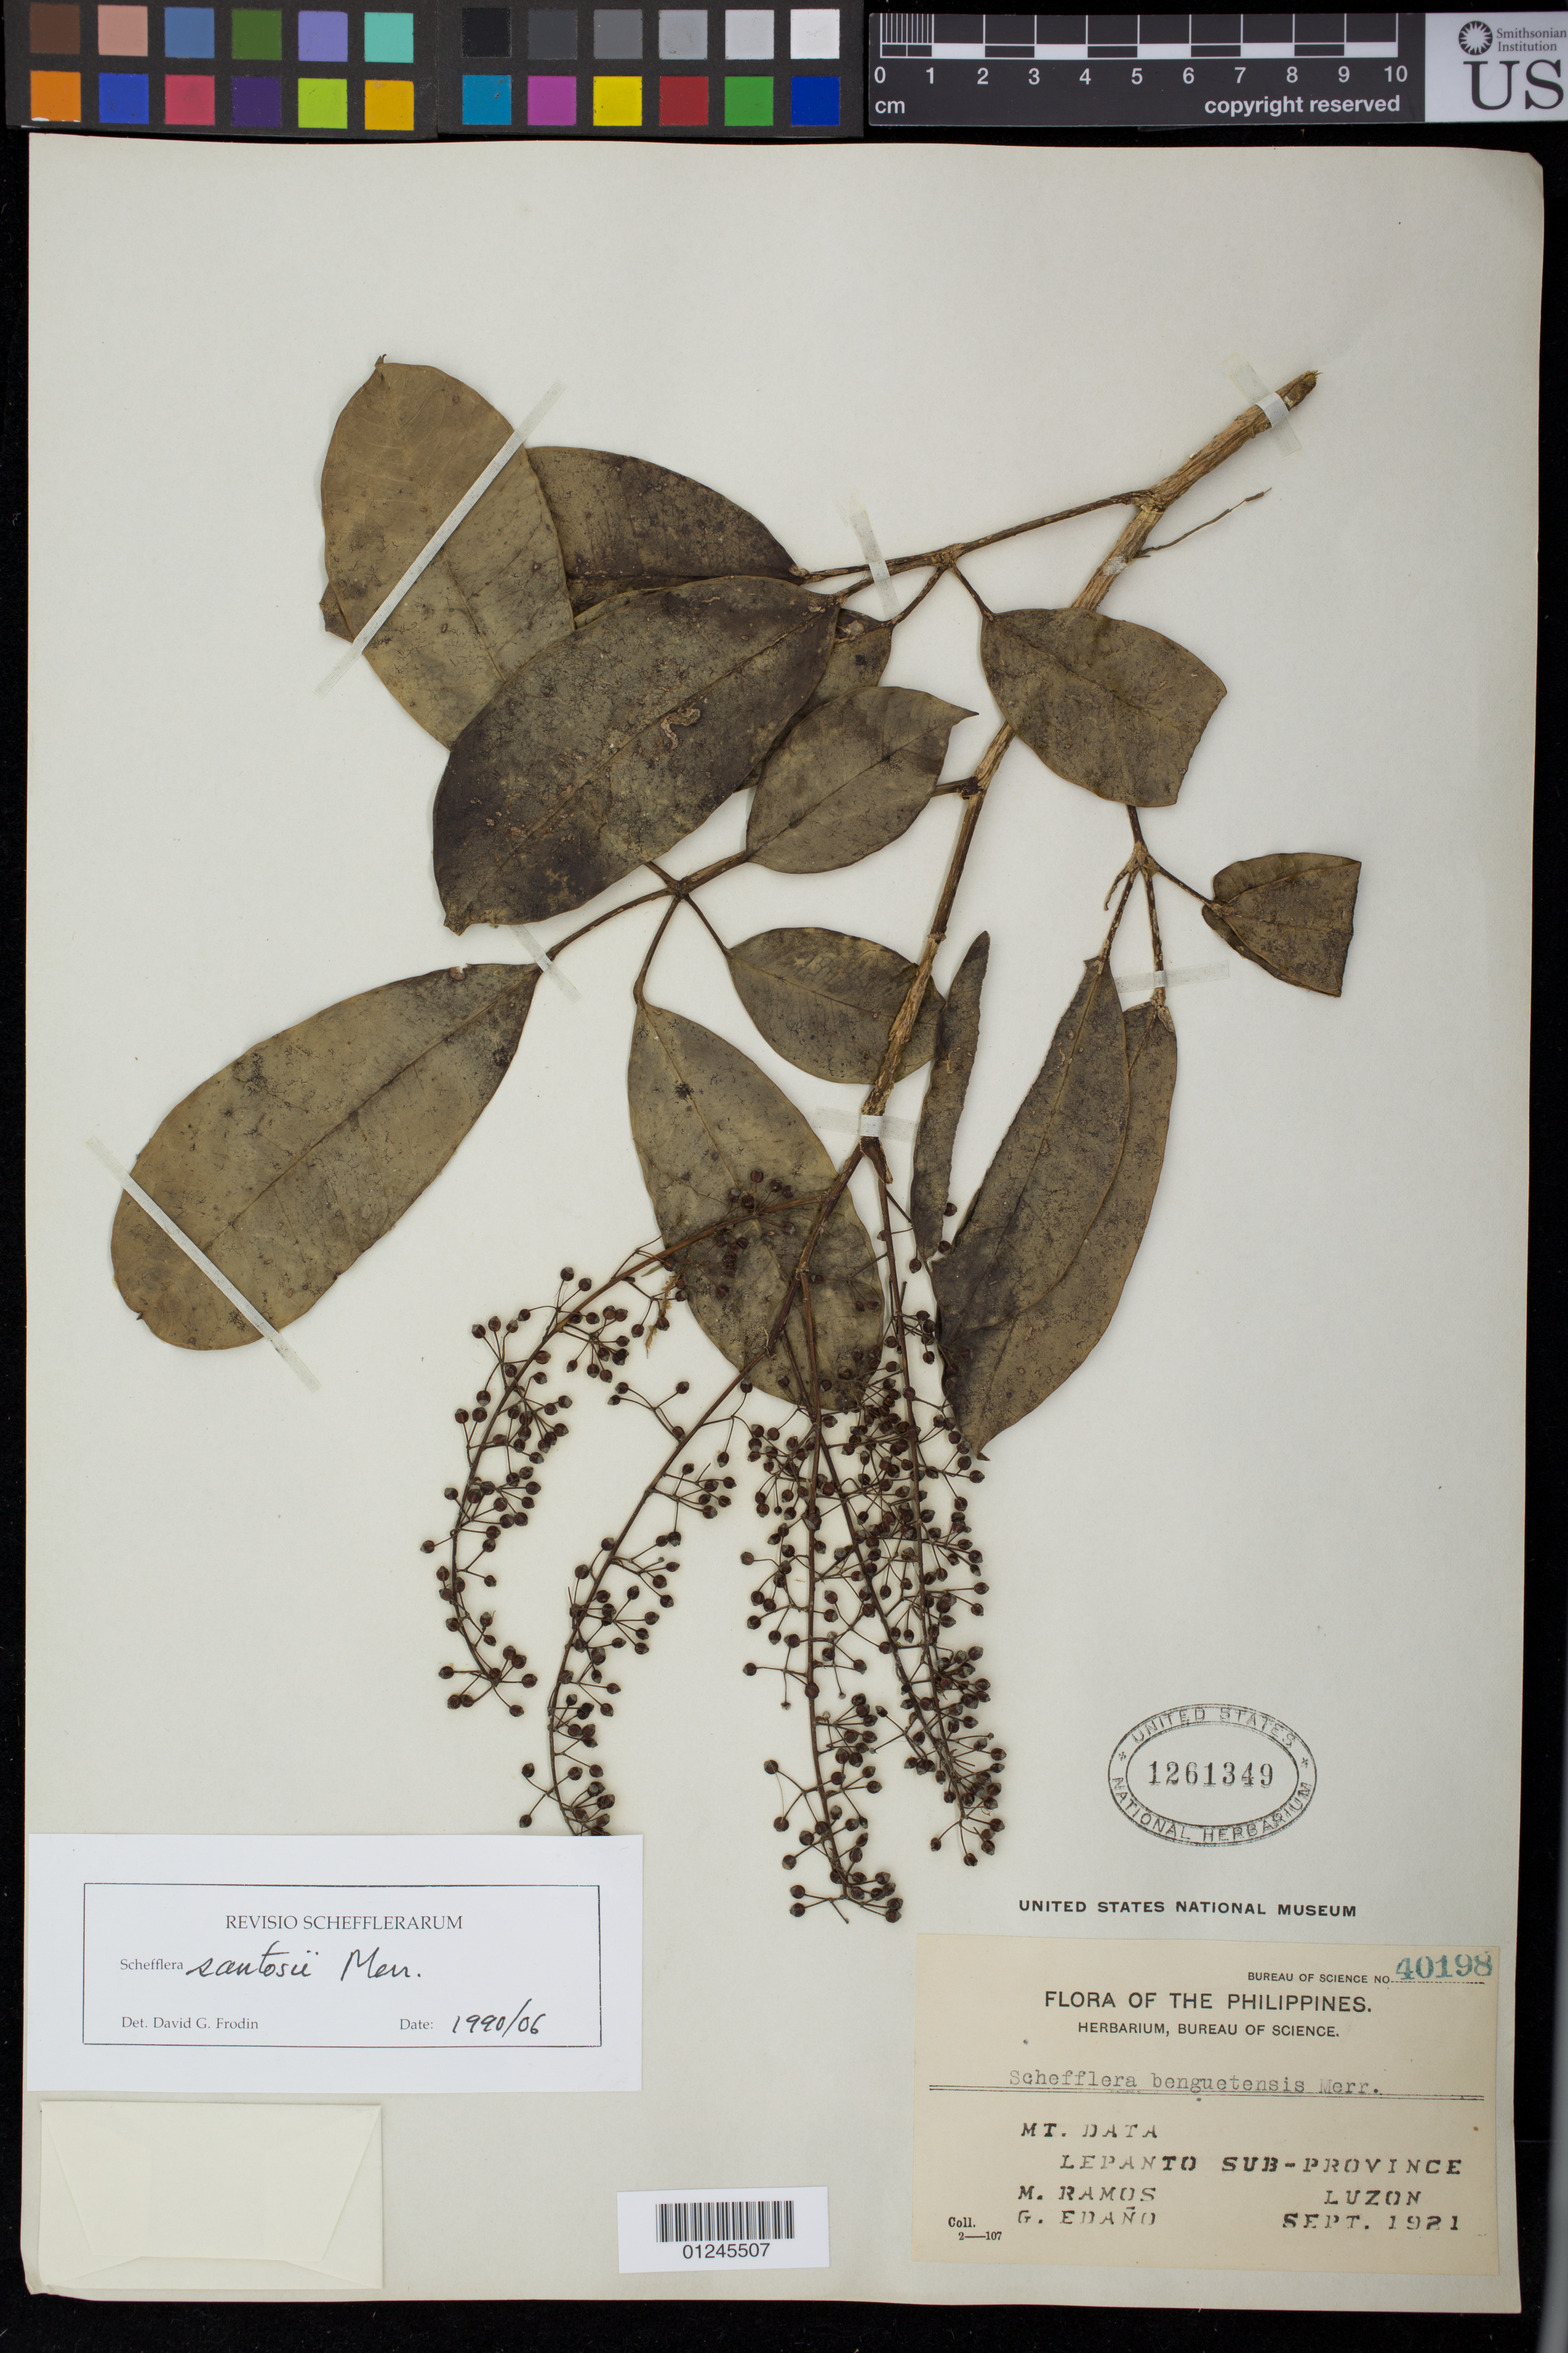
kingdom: Plantae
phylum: Tracheophyta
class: Magnoliopsida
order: Apiales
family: Araliaceae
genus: Schefflera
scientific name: Schefflera santosii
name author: Merr.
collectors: M. Ramos & M. Ramos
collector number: Bur. Sci. 40198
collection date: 1921-09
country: Philippines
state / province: Cordillera (Administrative Region)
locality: Mt. Data, Lepanto Sub-Province, Luzon.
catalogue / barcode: US 1261349